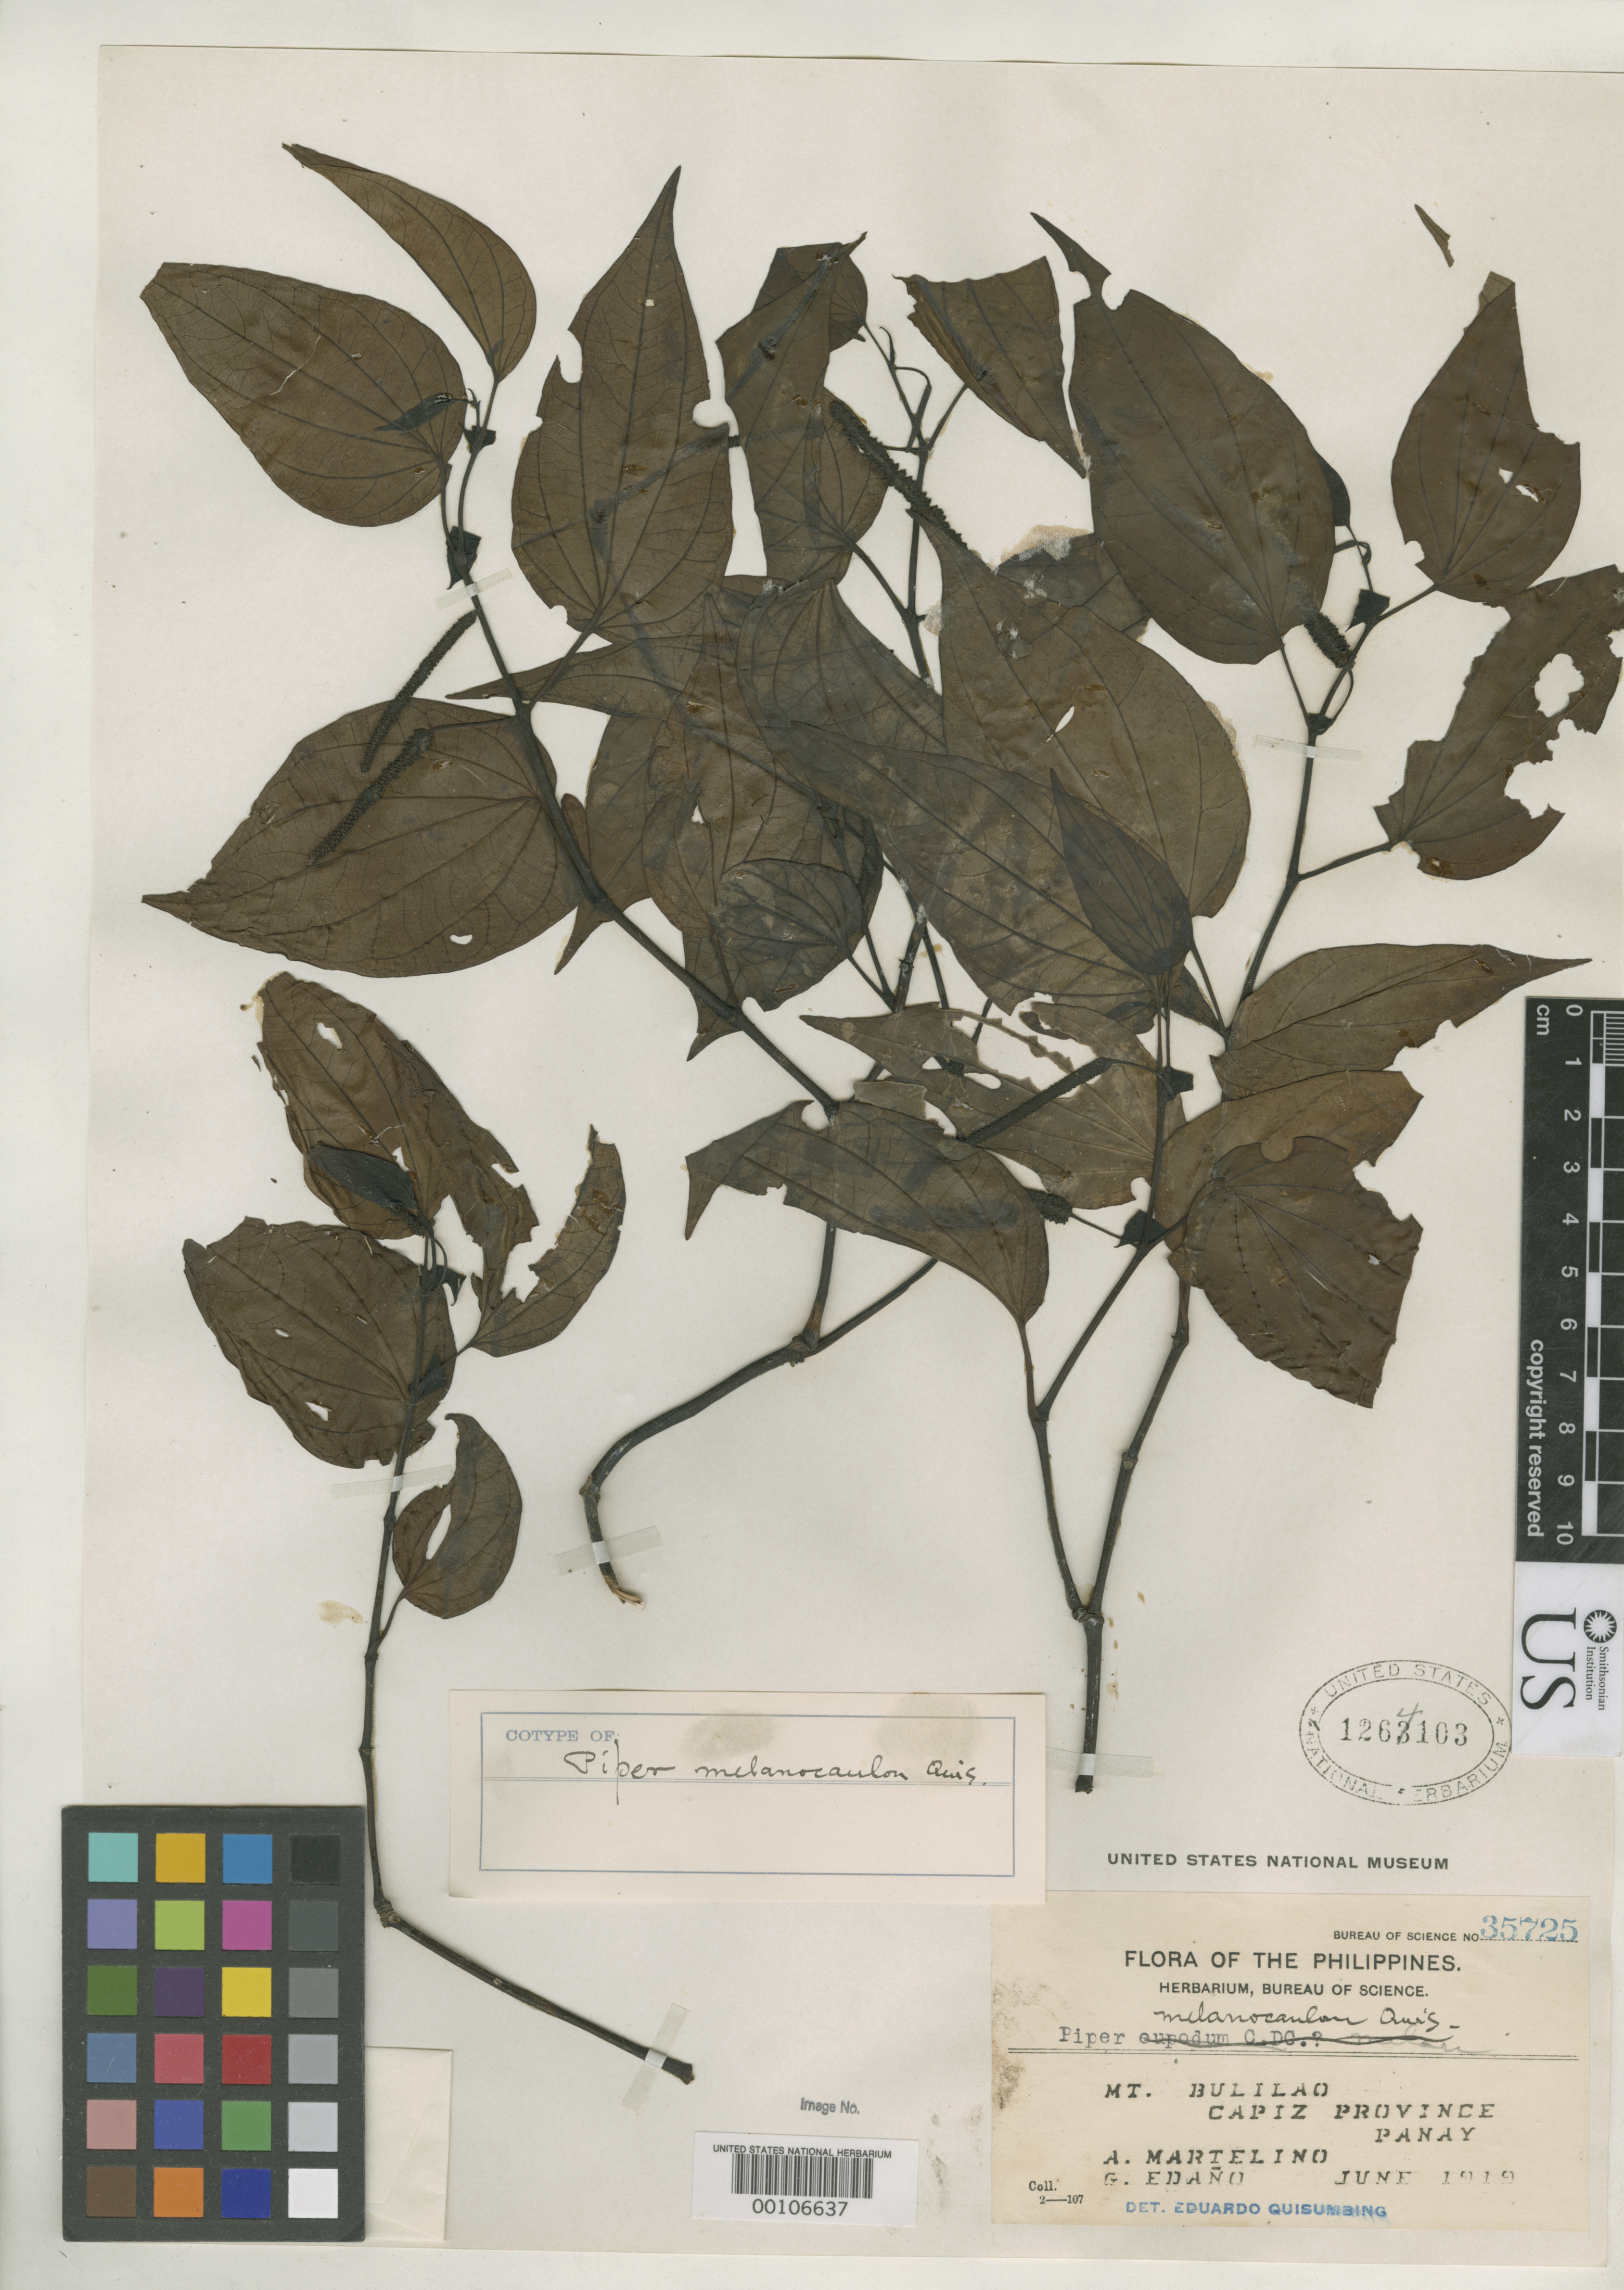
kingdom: Plantae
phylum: Tracheophyta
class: Magnoliopsida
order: Piperales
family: Piperaceae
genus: Piper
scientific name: Piper melanocaulon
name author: Quisumb.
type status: Isotype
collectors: A. Martelino & G. E. Edaño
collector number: Bur. Sci. 35725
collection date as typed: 29 Jun 1919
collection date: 1919-06-29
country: Philippines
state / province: Western Visayas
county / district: Capiz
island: Panay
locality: Mt. Bulilao.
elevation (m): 1000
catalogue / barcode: US 1264103